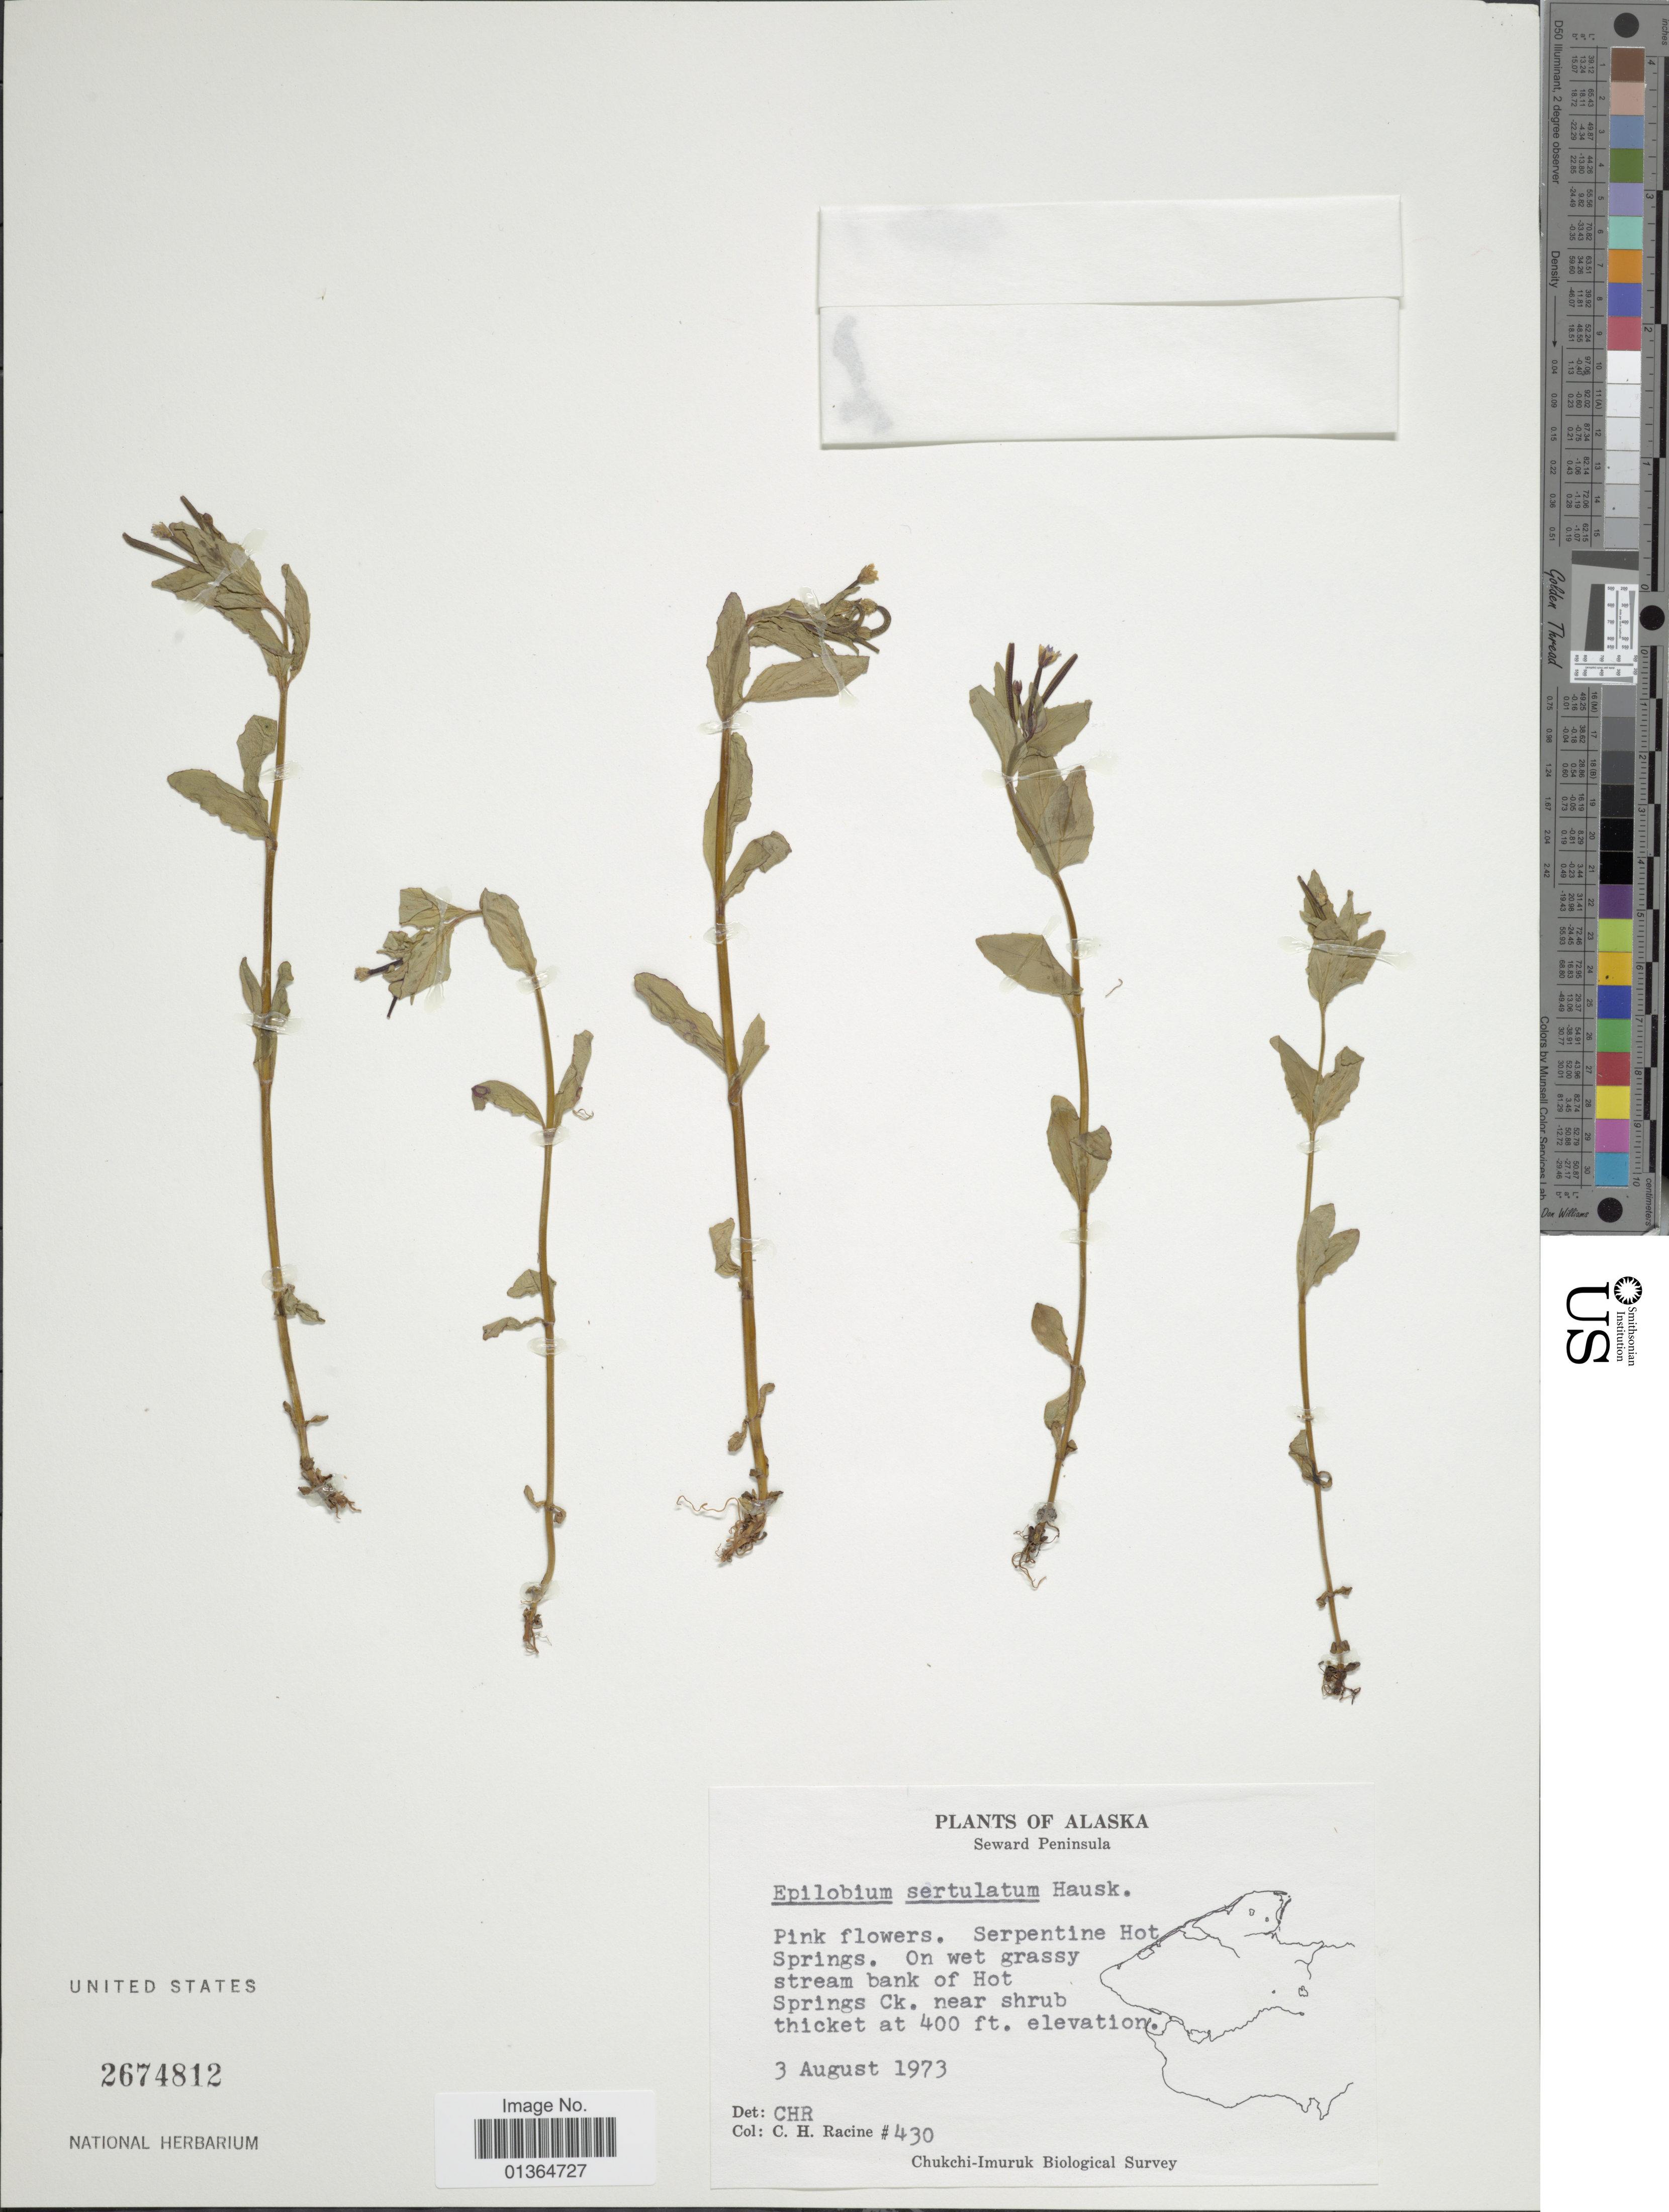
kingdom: Plantae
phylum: Tracheophyta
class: Magnoliopsida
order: Myrtales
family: Onagraceae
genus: Epilobium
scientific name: Epilobium hornemannii subsp. behringianum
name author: (Hausskn.) Hoch & P.H. Raven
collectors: C. Racine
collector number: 430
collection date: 1973-08-03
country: United States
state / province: Alaska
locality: Seward Peninsula. Serpentine Hot Springs. On wet grassy stream bank of Hot Springs Ck. near shrub thicket.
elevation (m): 122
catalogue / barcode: US 2674812